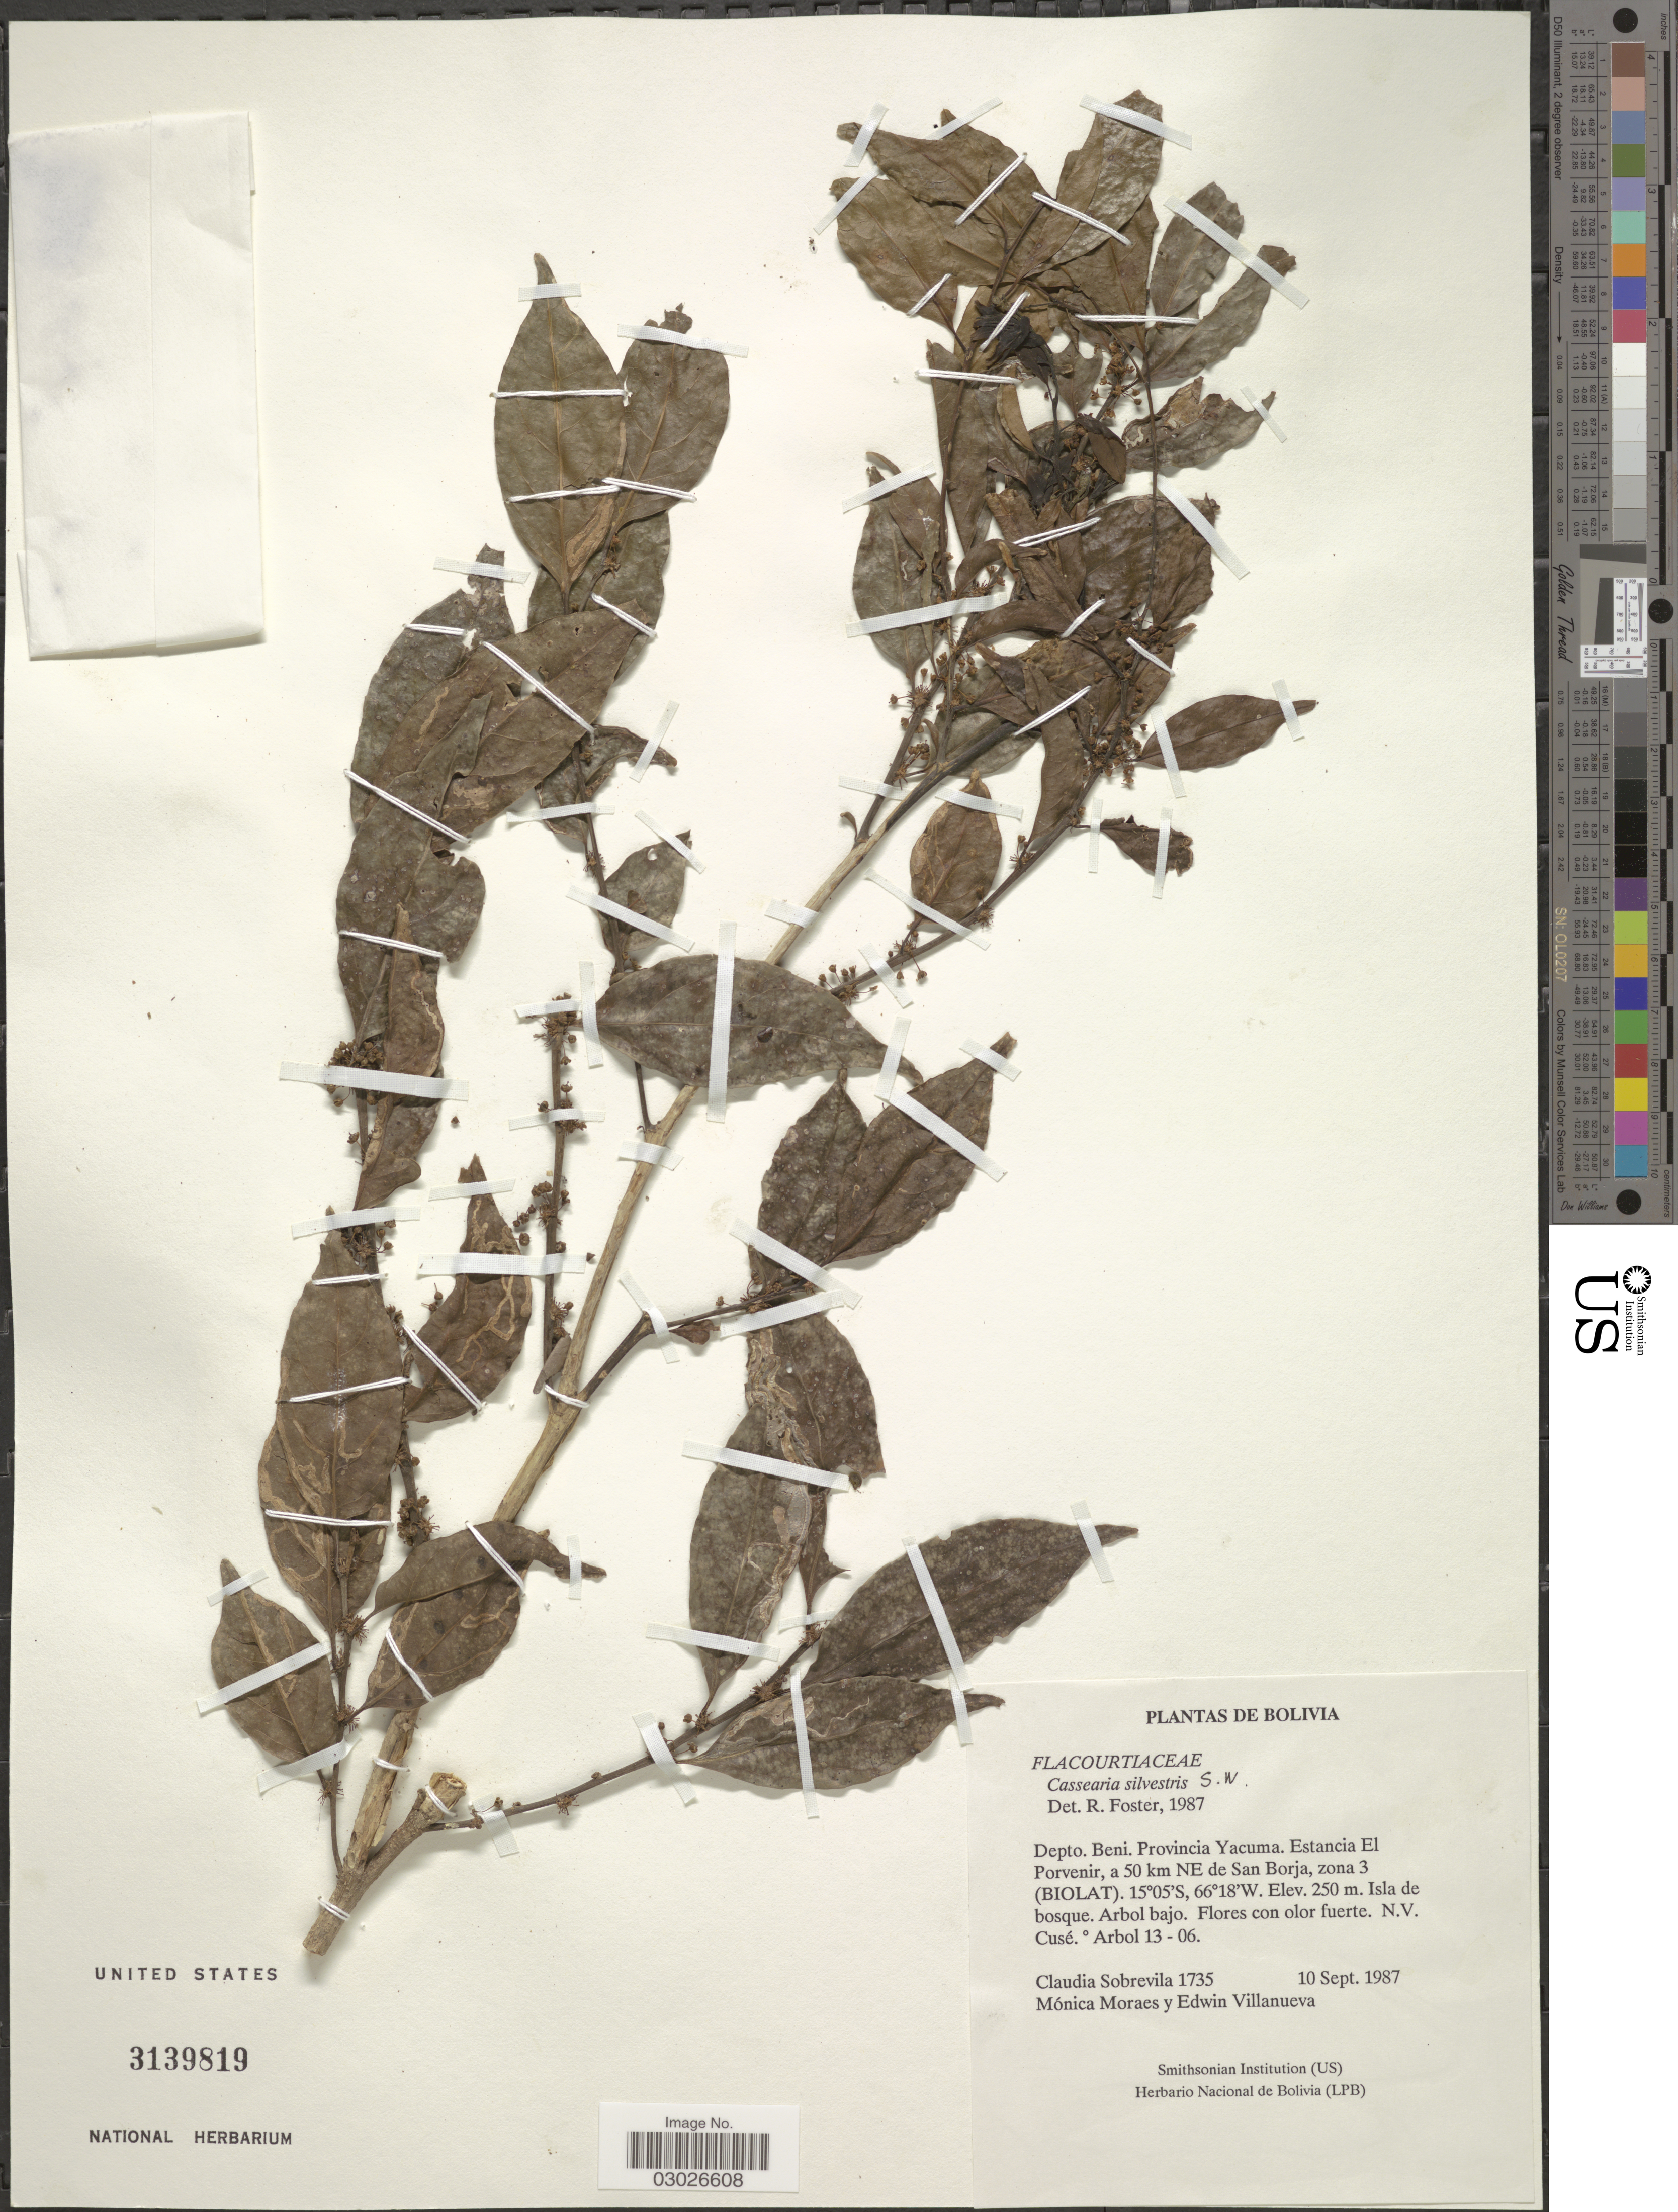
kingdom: Plantae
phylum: Tracheophyta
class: Magnoliopsida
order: Malpighiales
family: Salicaceae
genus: Casearia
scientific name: Casearia sylvestris var. sylvestris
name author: Sw.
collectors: C. Sobrevila, M. Moraes & E. Villanueva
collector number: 1735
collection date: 1987-09-10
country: Bolivia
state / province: Beni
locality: Depto. Beni, Provincia Yacuma, Estancia El Porvenir, a 50 km NE de San Borja, zona 3 (BIOLAT).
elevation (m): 250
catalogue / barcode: US 3139819